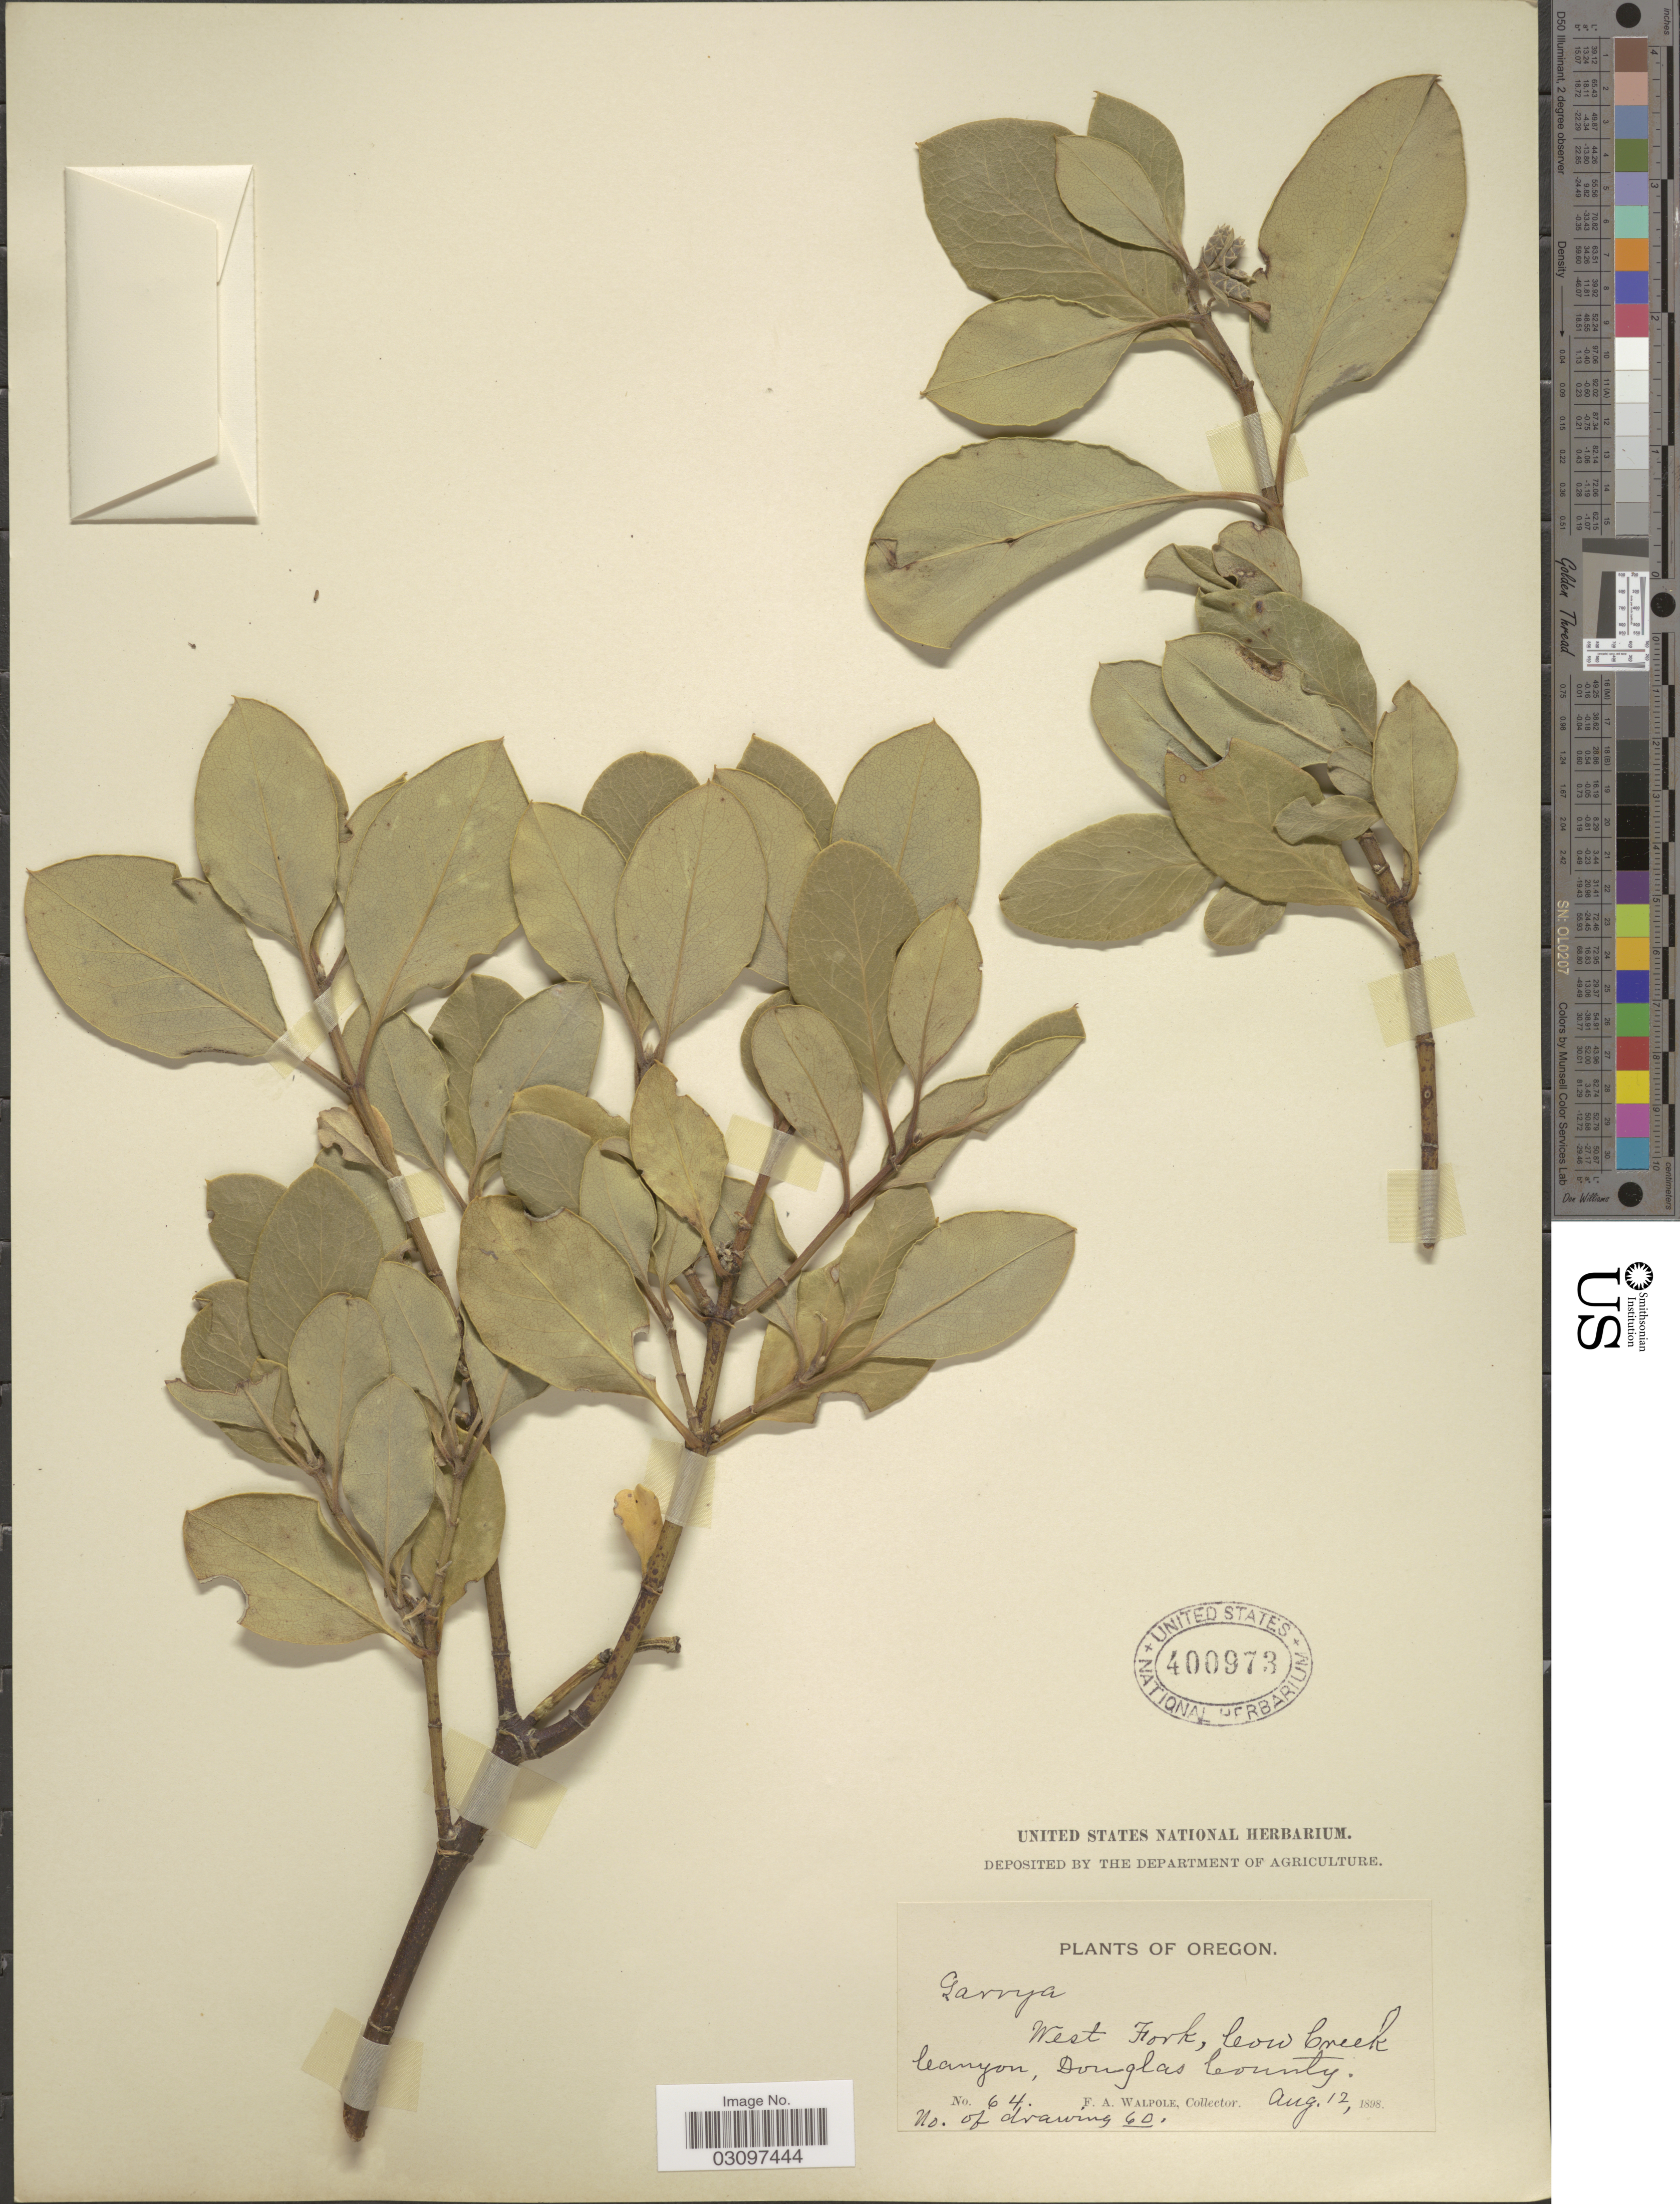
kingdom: Plantae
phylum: Tracheophyta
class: Magnoliopsida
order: Garryales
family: Garryaceae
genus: Garrya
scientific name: Garrya fremontii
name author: Torr.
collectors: F. Walpole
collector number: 64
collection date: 1898-08-12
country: United States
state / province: Oregon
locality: West Fork, Cow Creek Canyon, Douglas County.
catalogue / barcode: US 400973